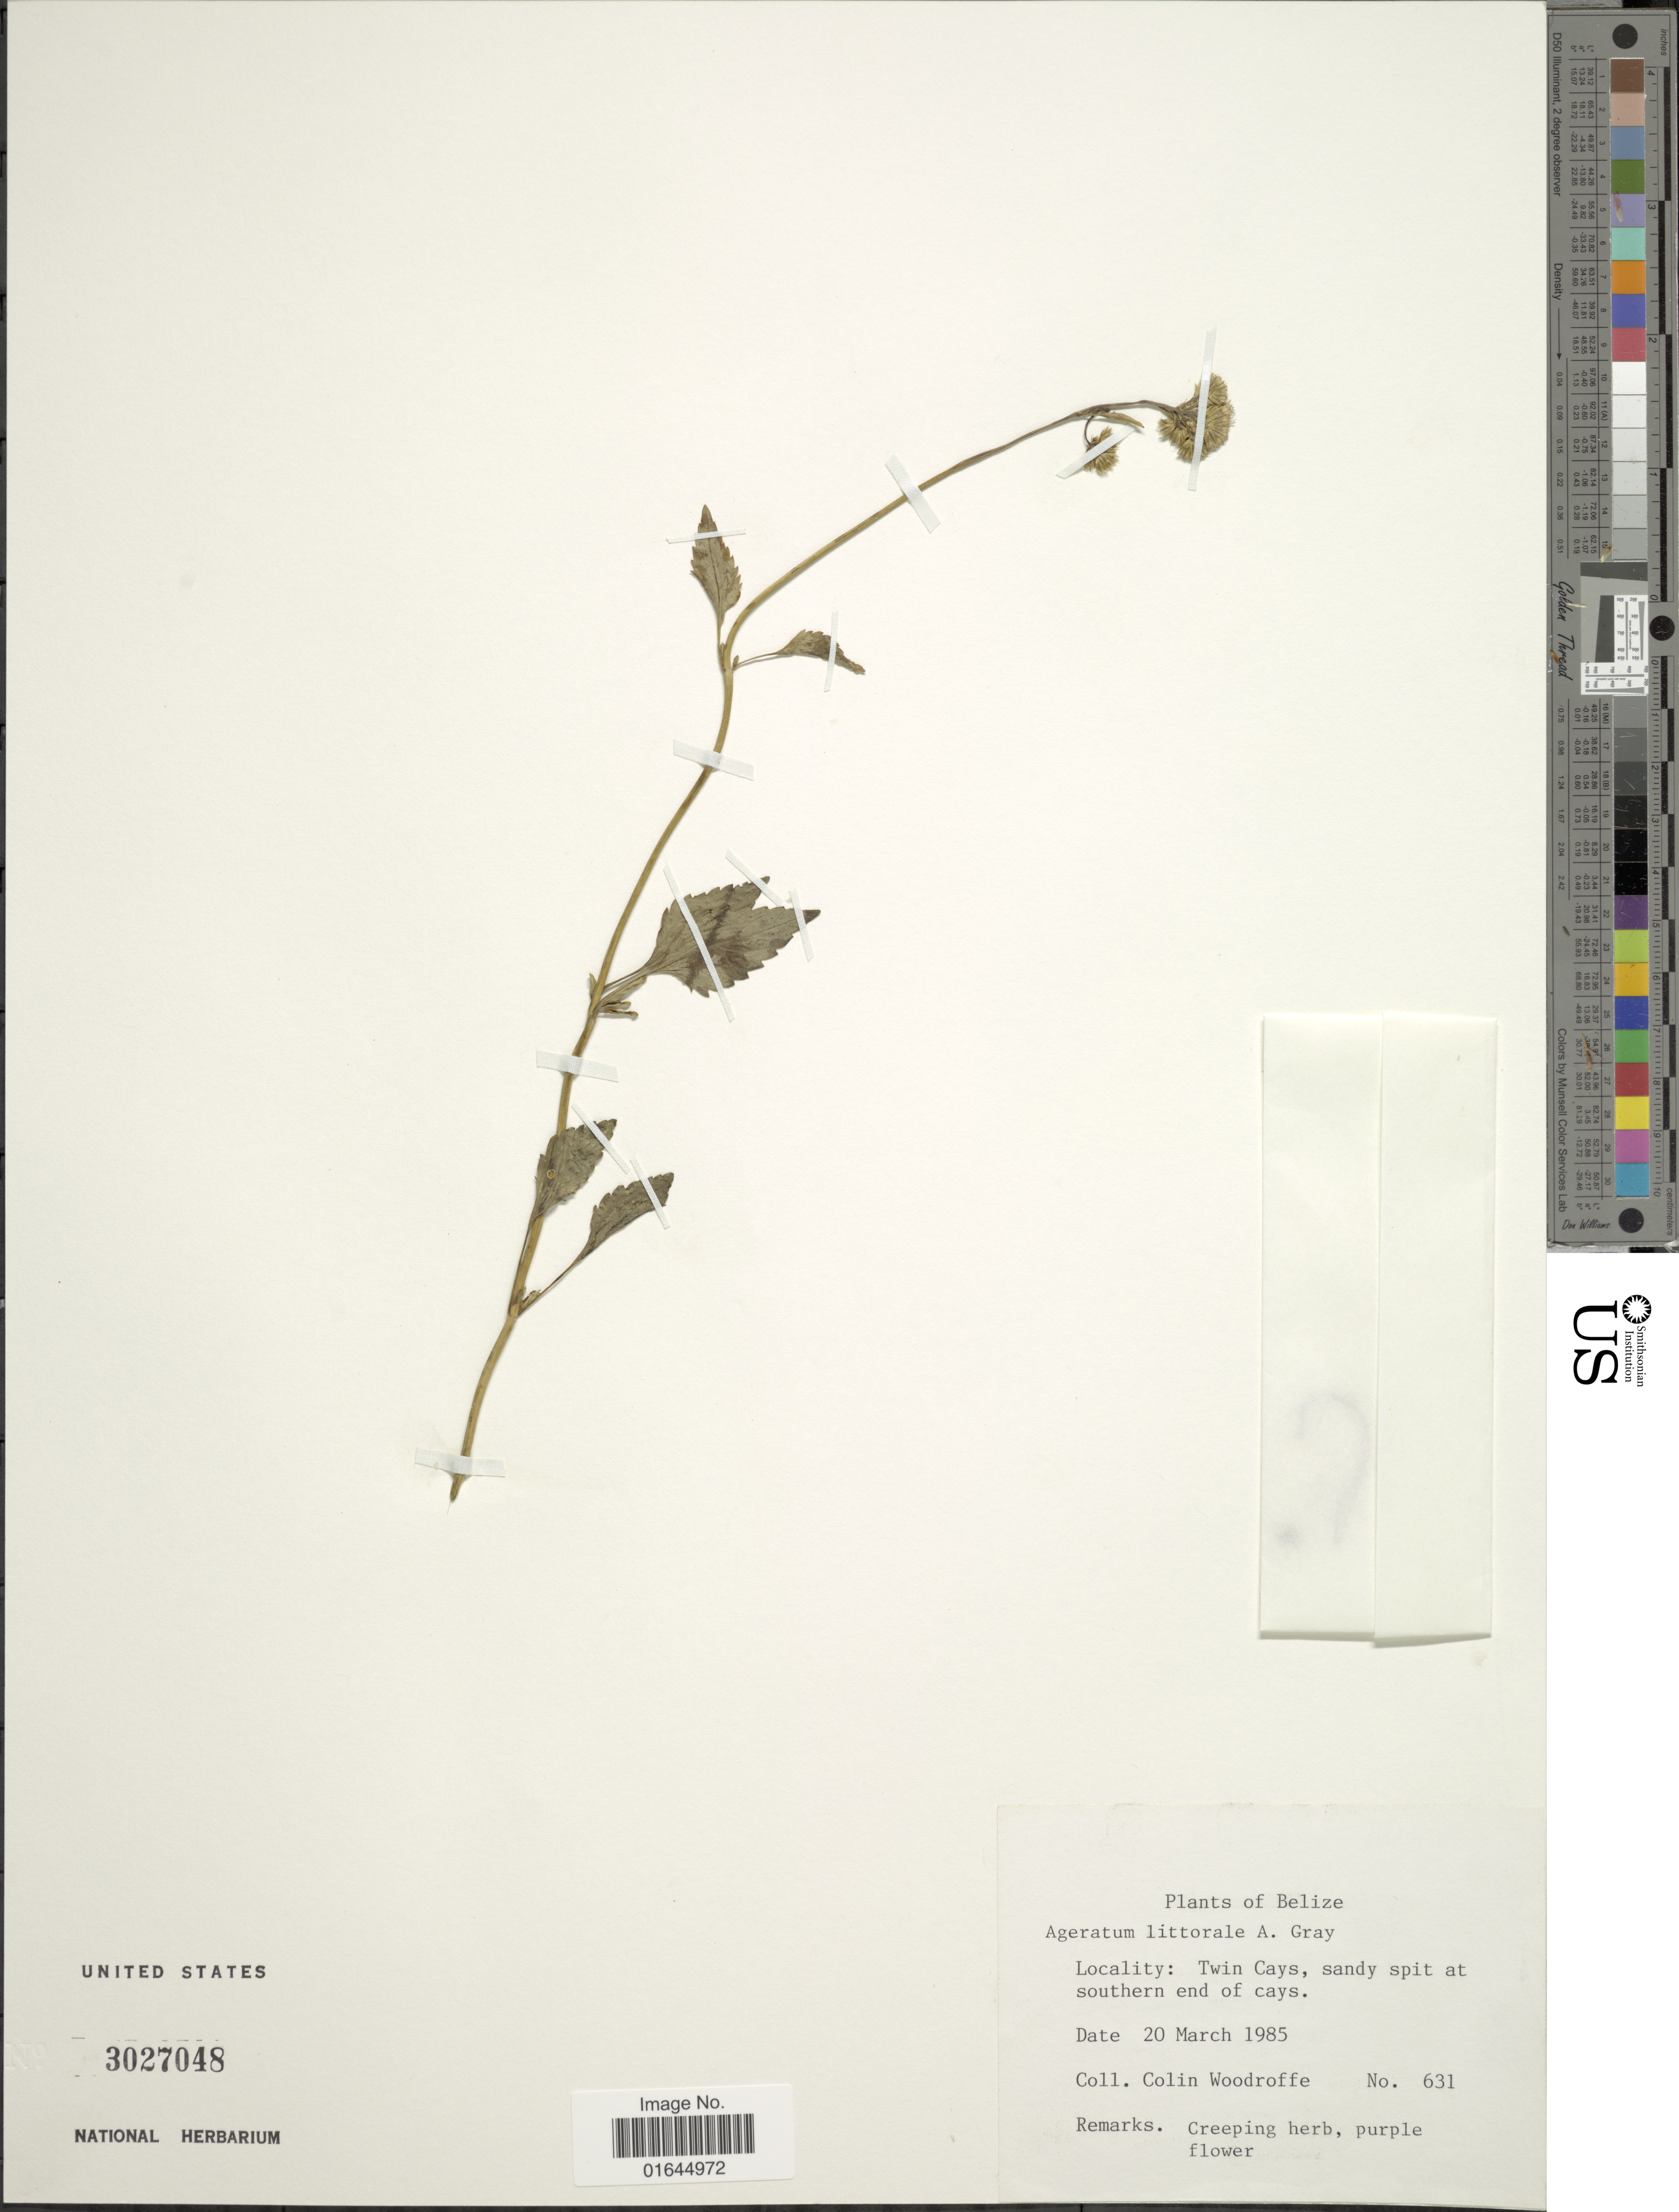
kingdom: Plantae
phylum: Tracheophyta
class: Magnoliopsida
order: Asterales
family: Asteraceae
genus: Ageratum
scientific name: Ageratum littorale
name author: A. Gray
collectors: C. Woodroffe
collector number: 631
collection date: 1985-03-20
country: Belize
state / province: Belize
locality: Twin Cays, sandy spit at southern end of cays.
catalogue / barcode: US 3027048